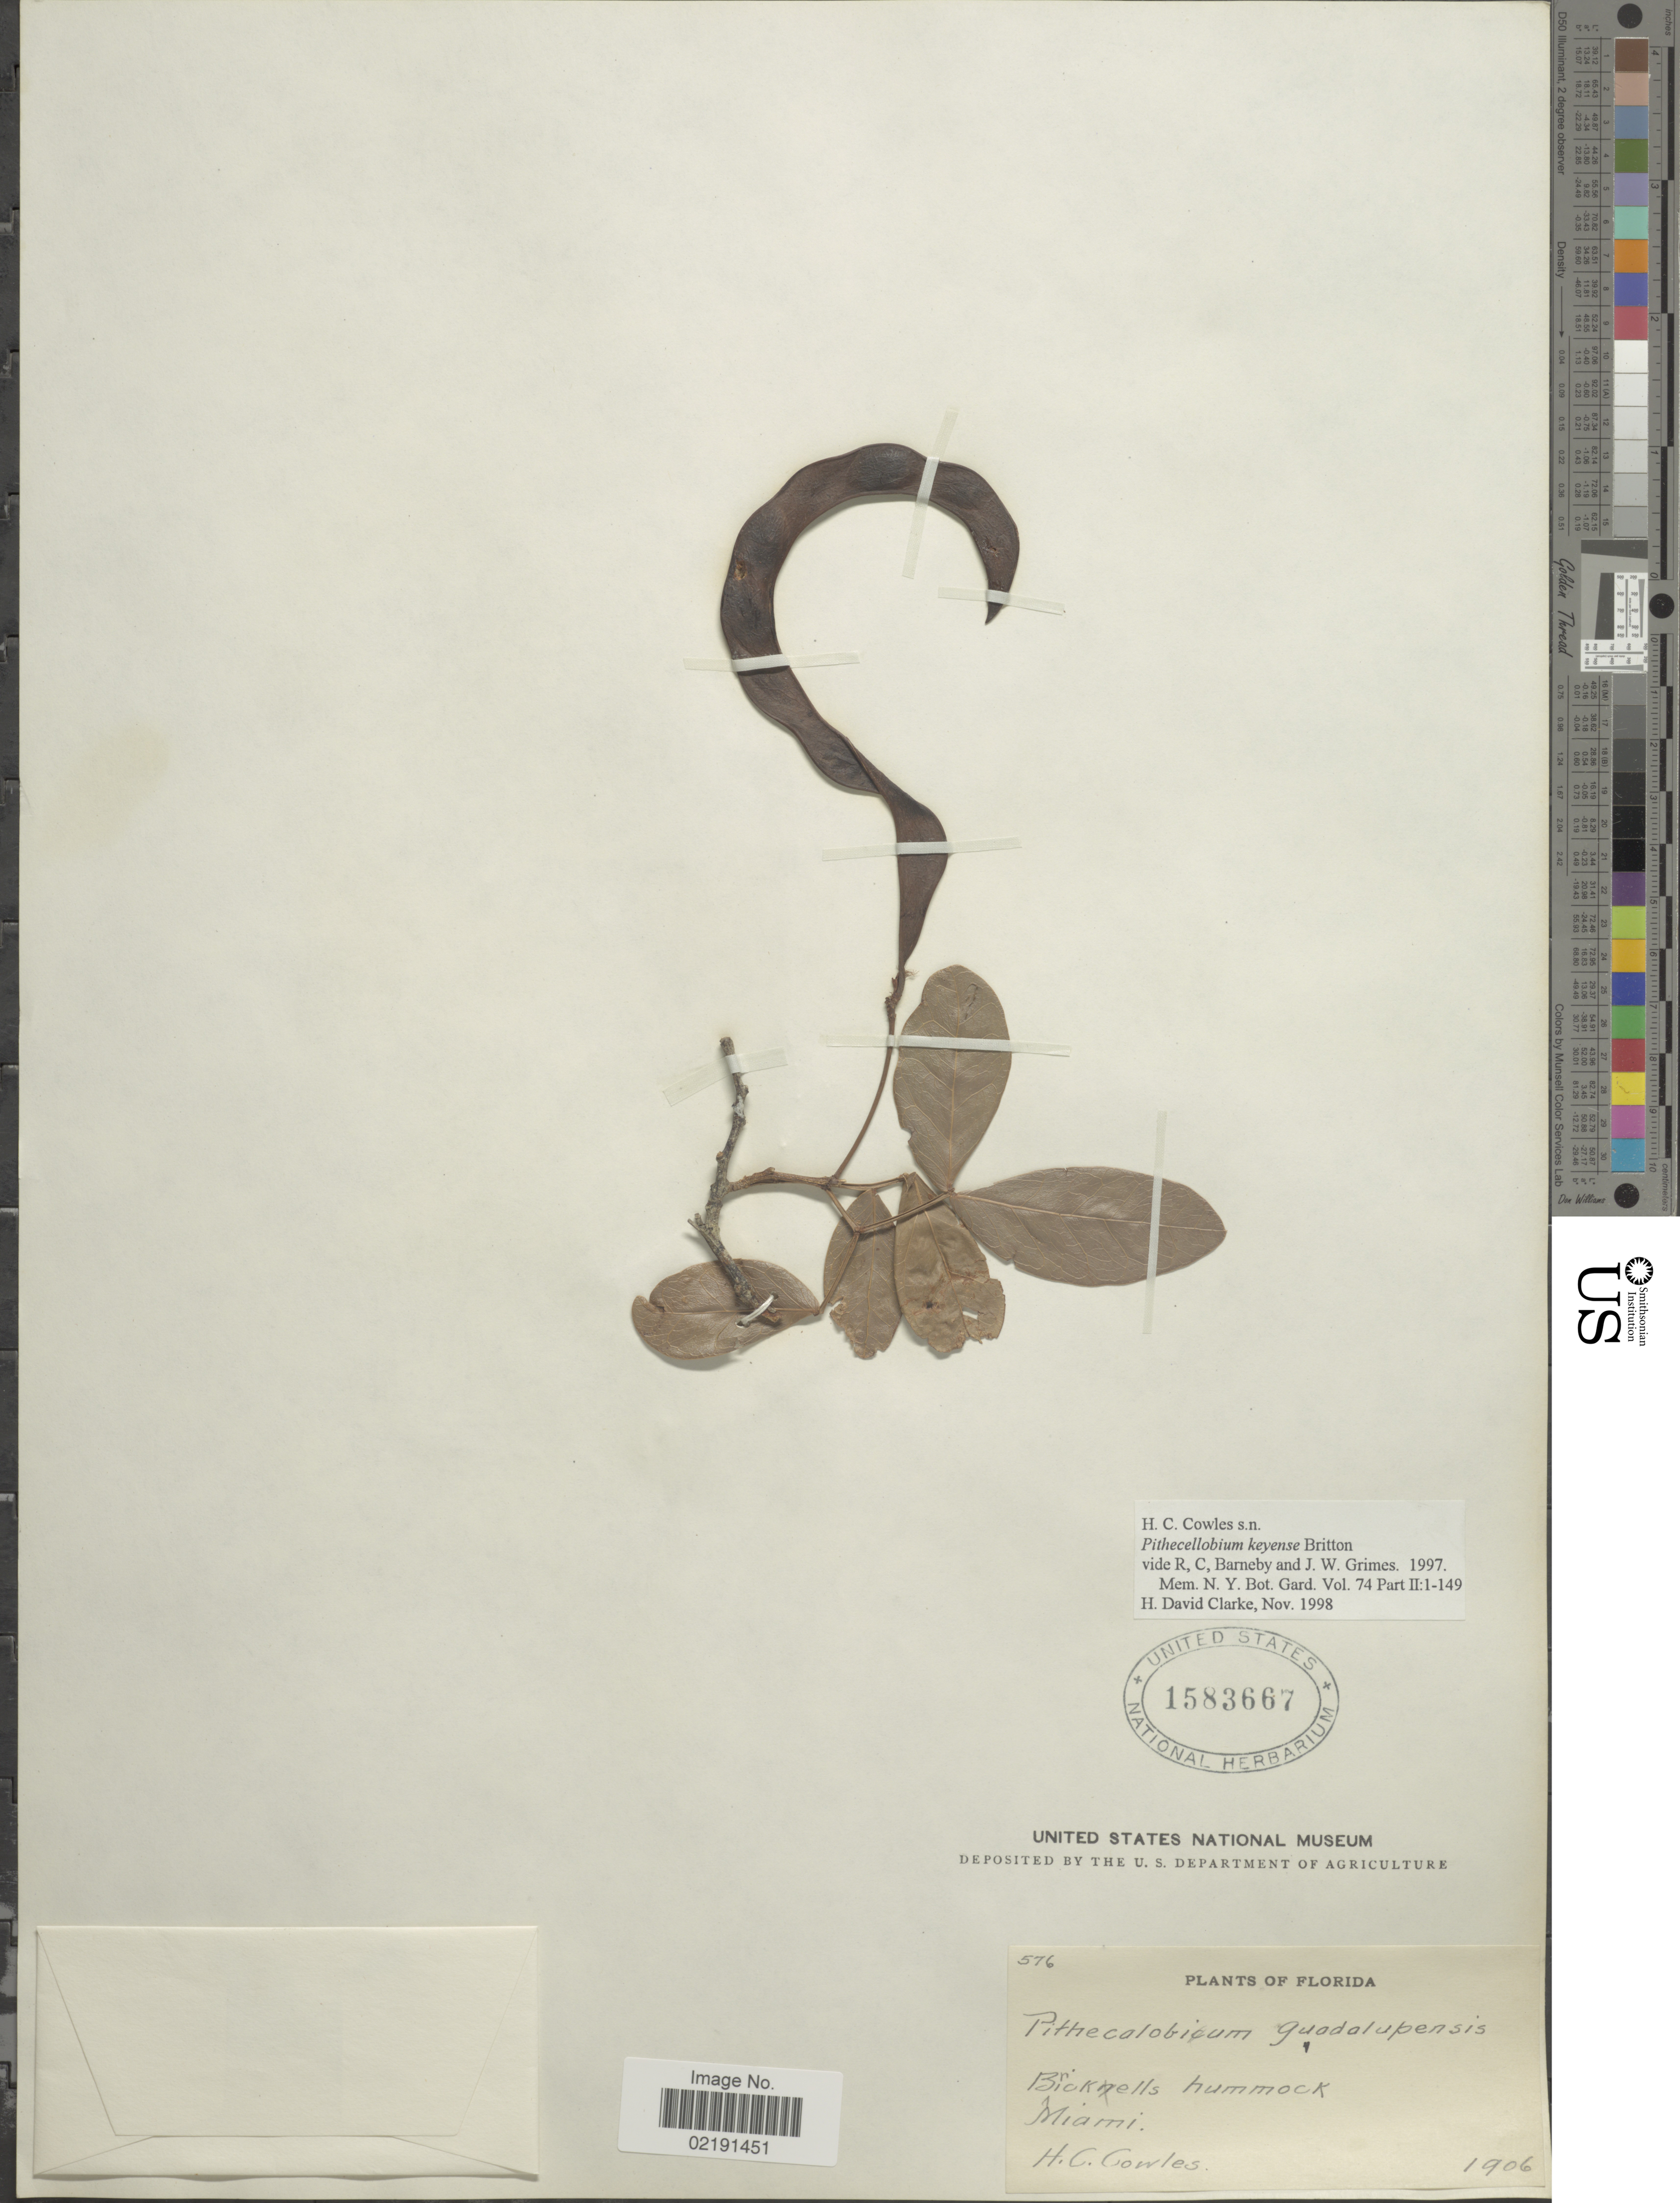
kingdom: Plantae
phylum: Tracheophyta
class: Magnoliopsida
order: Fabales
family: Fabaceae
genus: Pithecellobium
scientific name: Pithecellobium keyense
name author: Britton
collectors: H. Cowles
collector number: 576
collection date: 1906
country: United States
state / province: Florida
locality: Bricknells hummock, Miami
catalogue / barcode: US 1583667